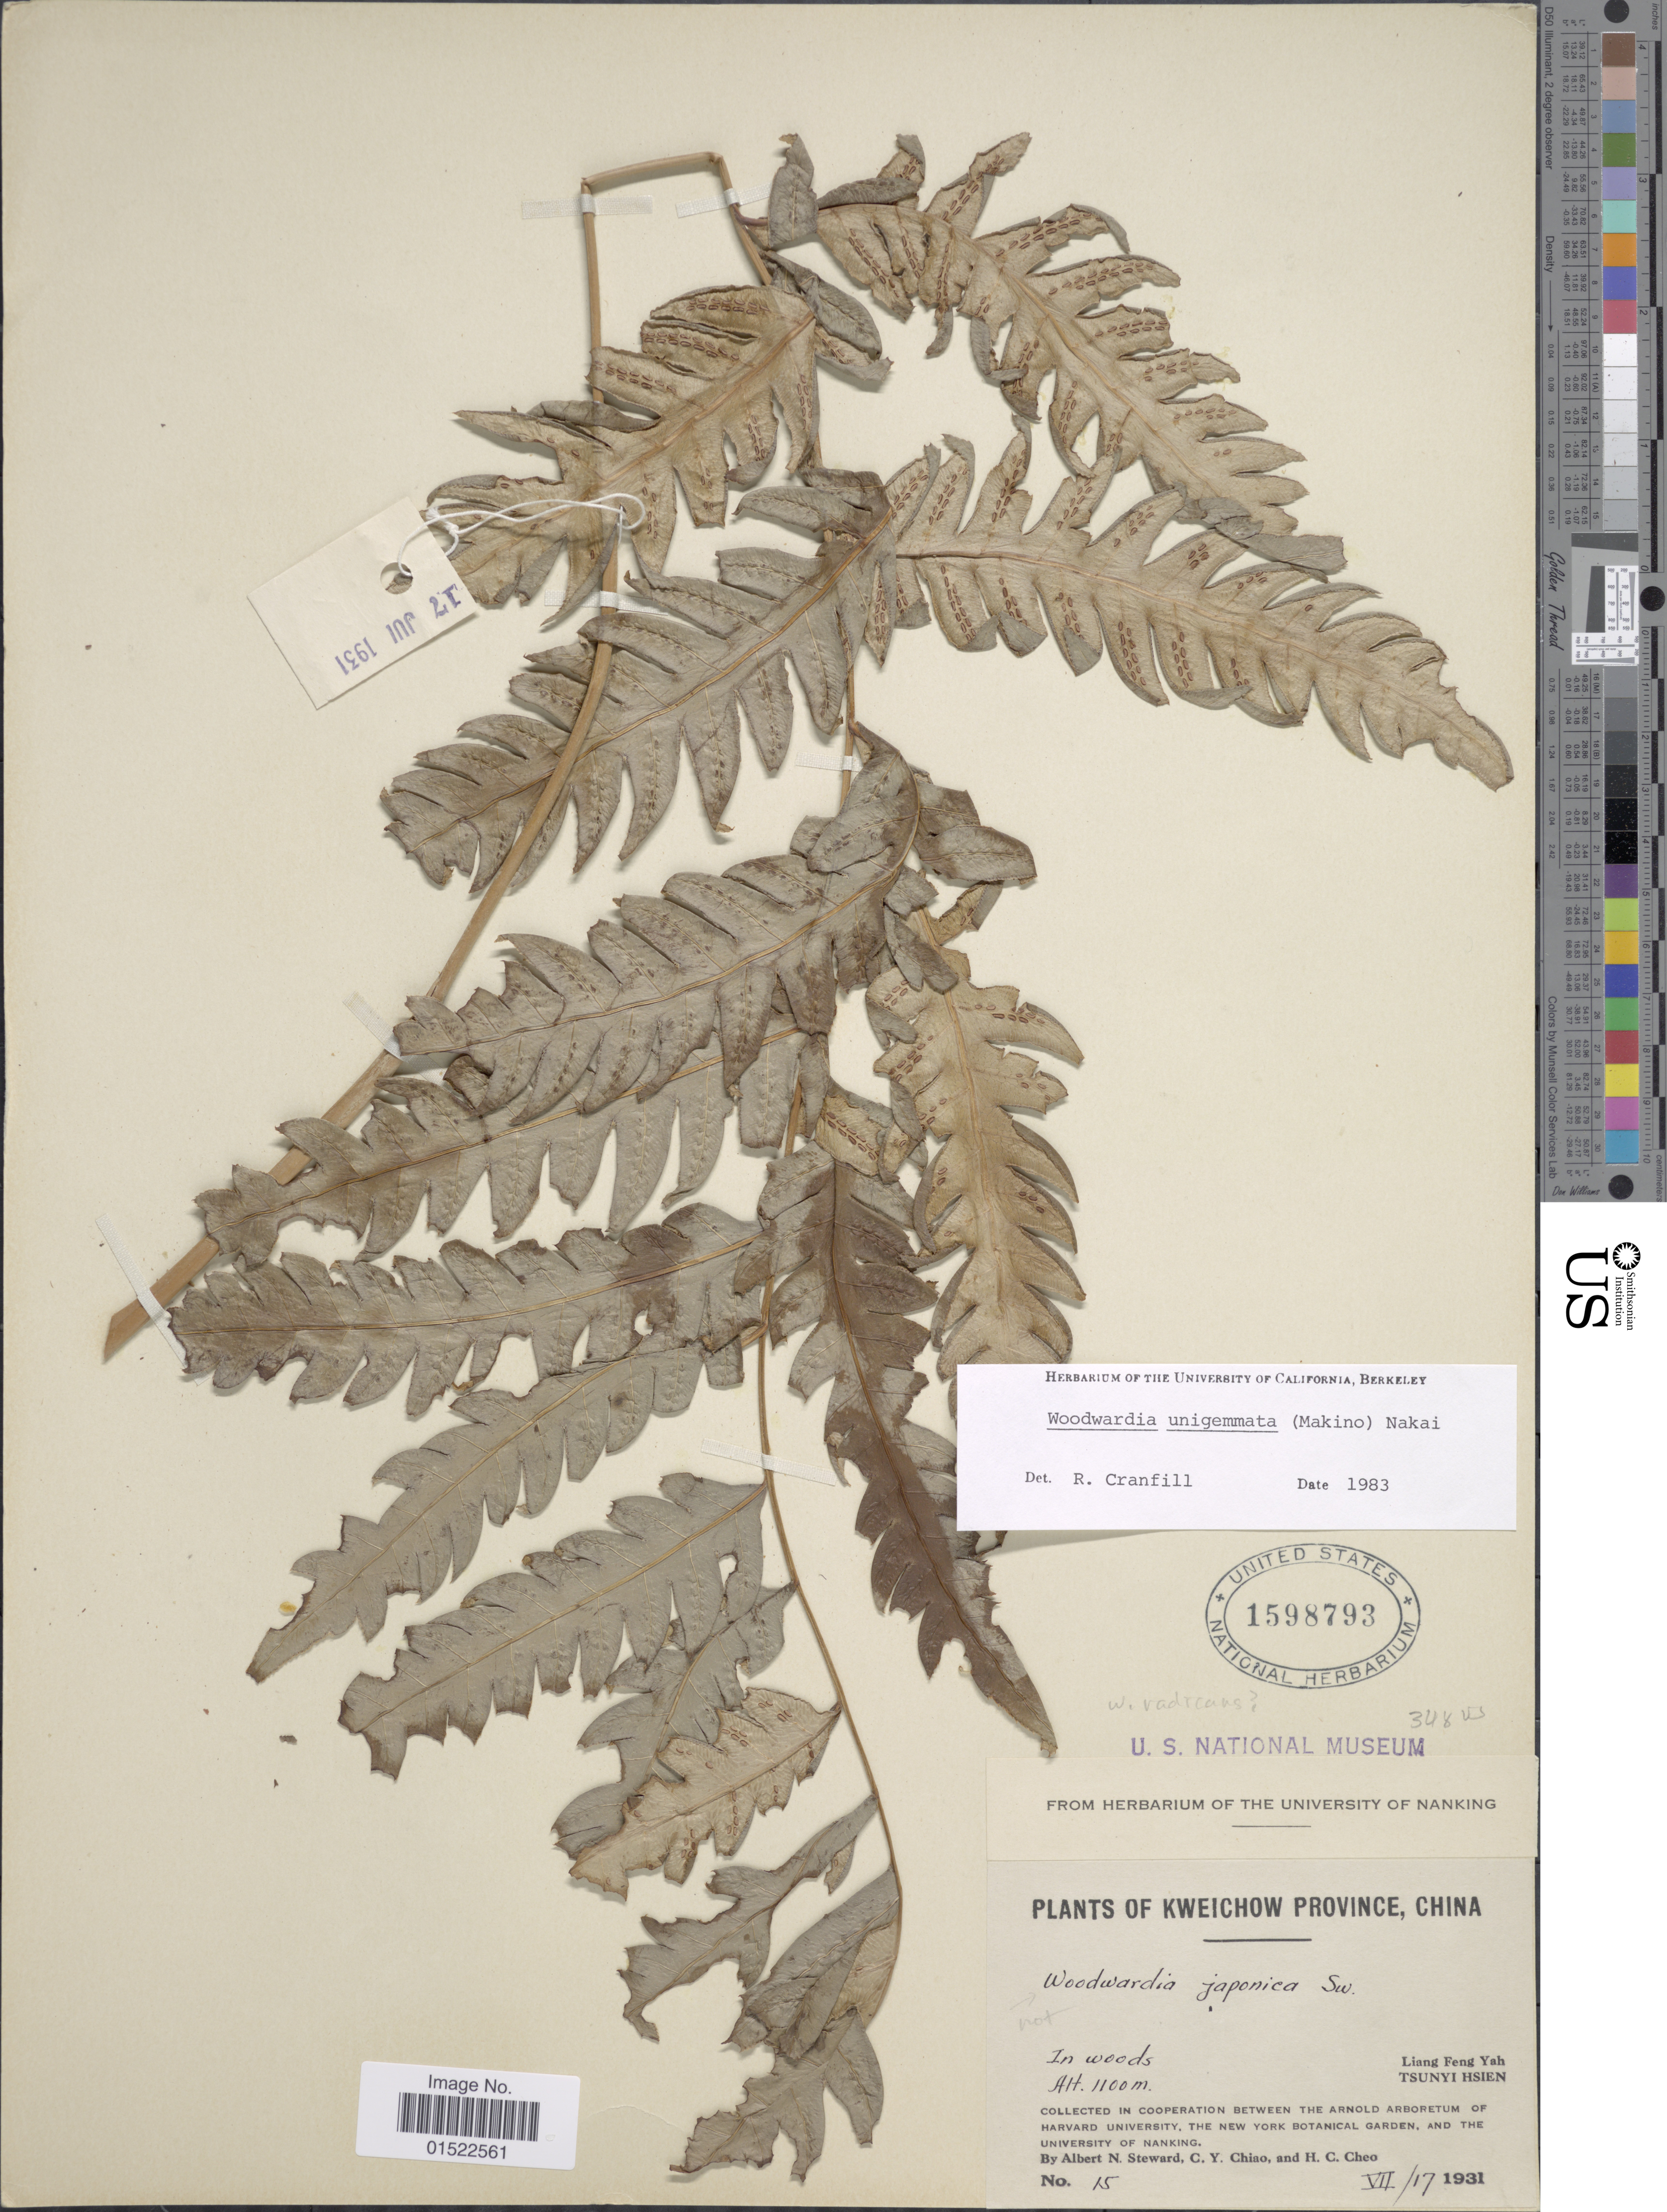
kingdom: Plantae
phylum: Tracheophyta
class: Polypodiopsida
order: Polypodiales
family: Blechnaceae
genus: Woodwardia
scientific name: Woodwardia unigemmata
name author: (Makino) Nakai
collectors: A. N. Steward, C. Y. Chiao & H. Cheo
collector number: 15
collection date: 1931-07-17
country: China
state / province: Guizhou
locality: Kweichow Province, Liang Feng Yah, Tsunyi Hsien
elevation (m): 1100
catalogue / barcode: US 1598793